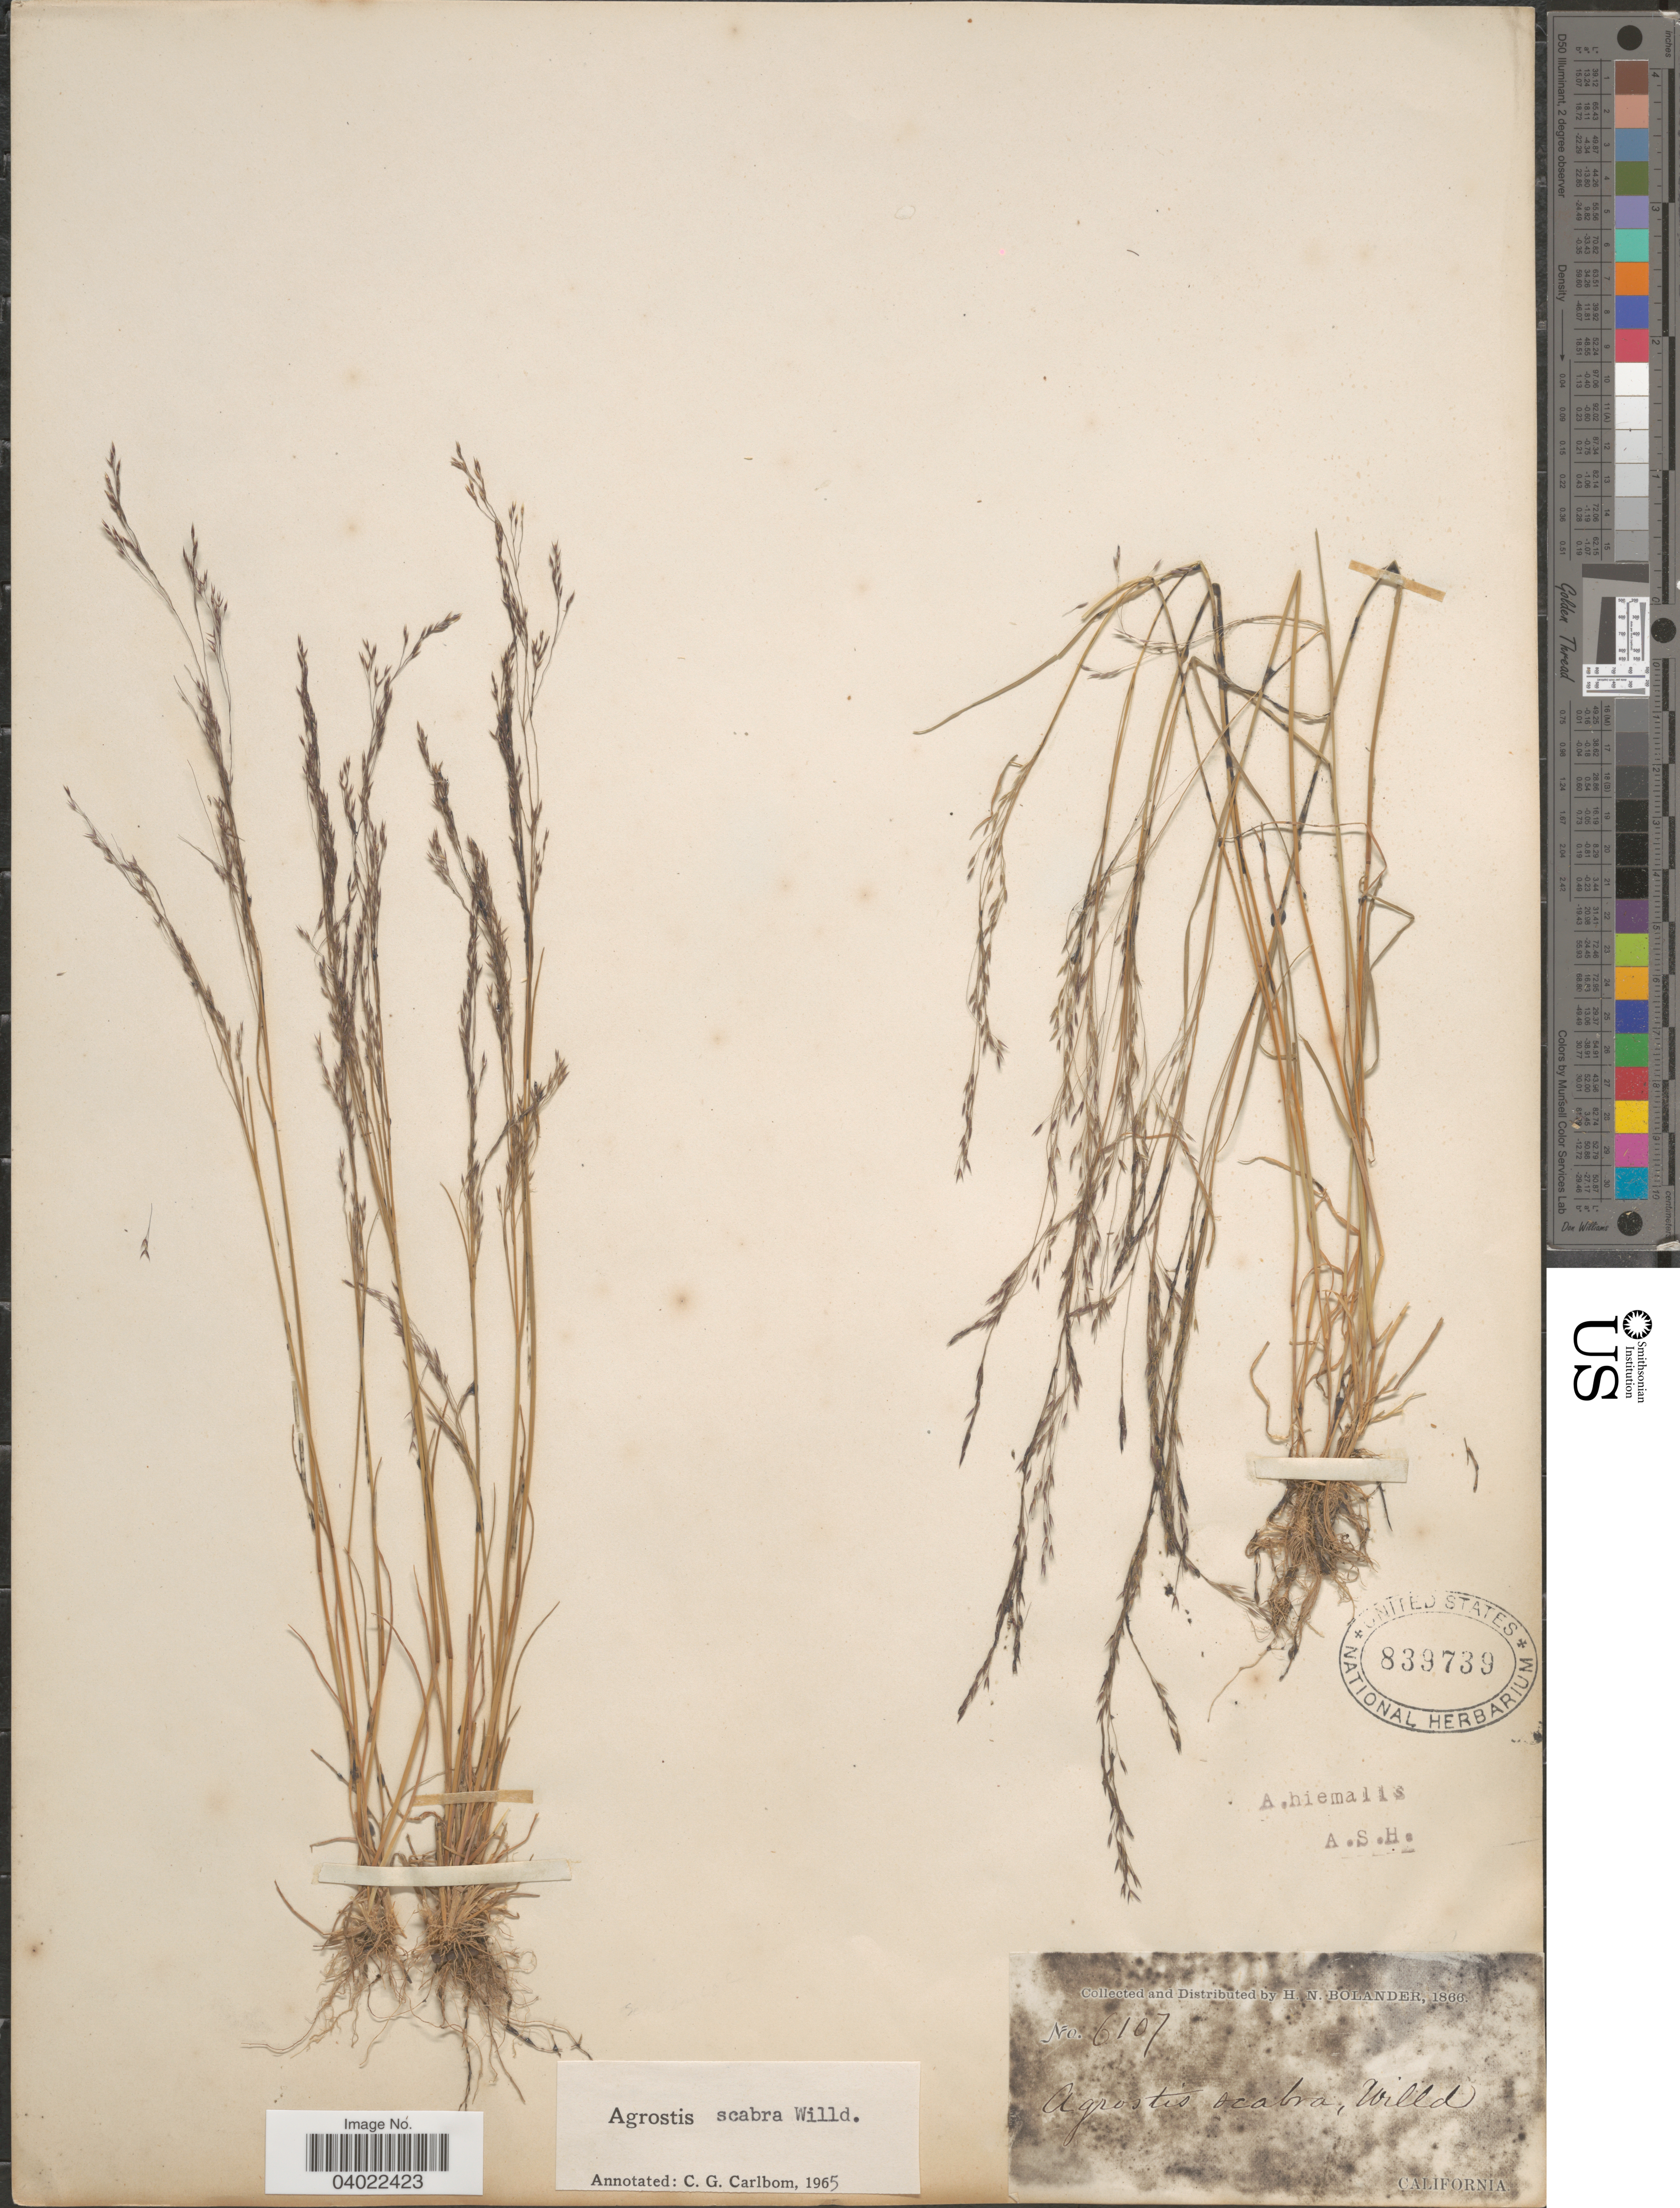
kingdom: Plantae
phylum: Tracheophyta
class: Liliopsida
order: Poales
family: Poaceae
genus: Agrostis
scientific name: Agrostis scabra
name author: Willd.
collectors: H. Bolander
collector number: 6107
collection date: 1866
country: United States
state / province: California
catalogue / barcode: US 839739